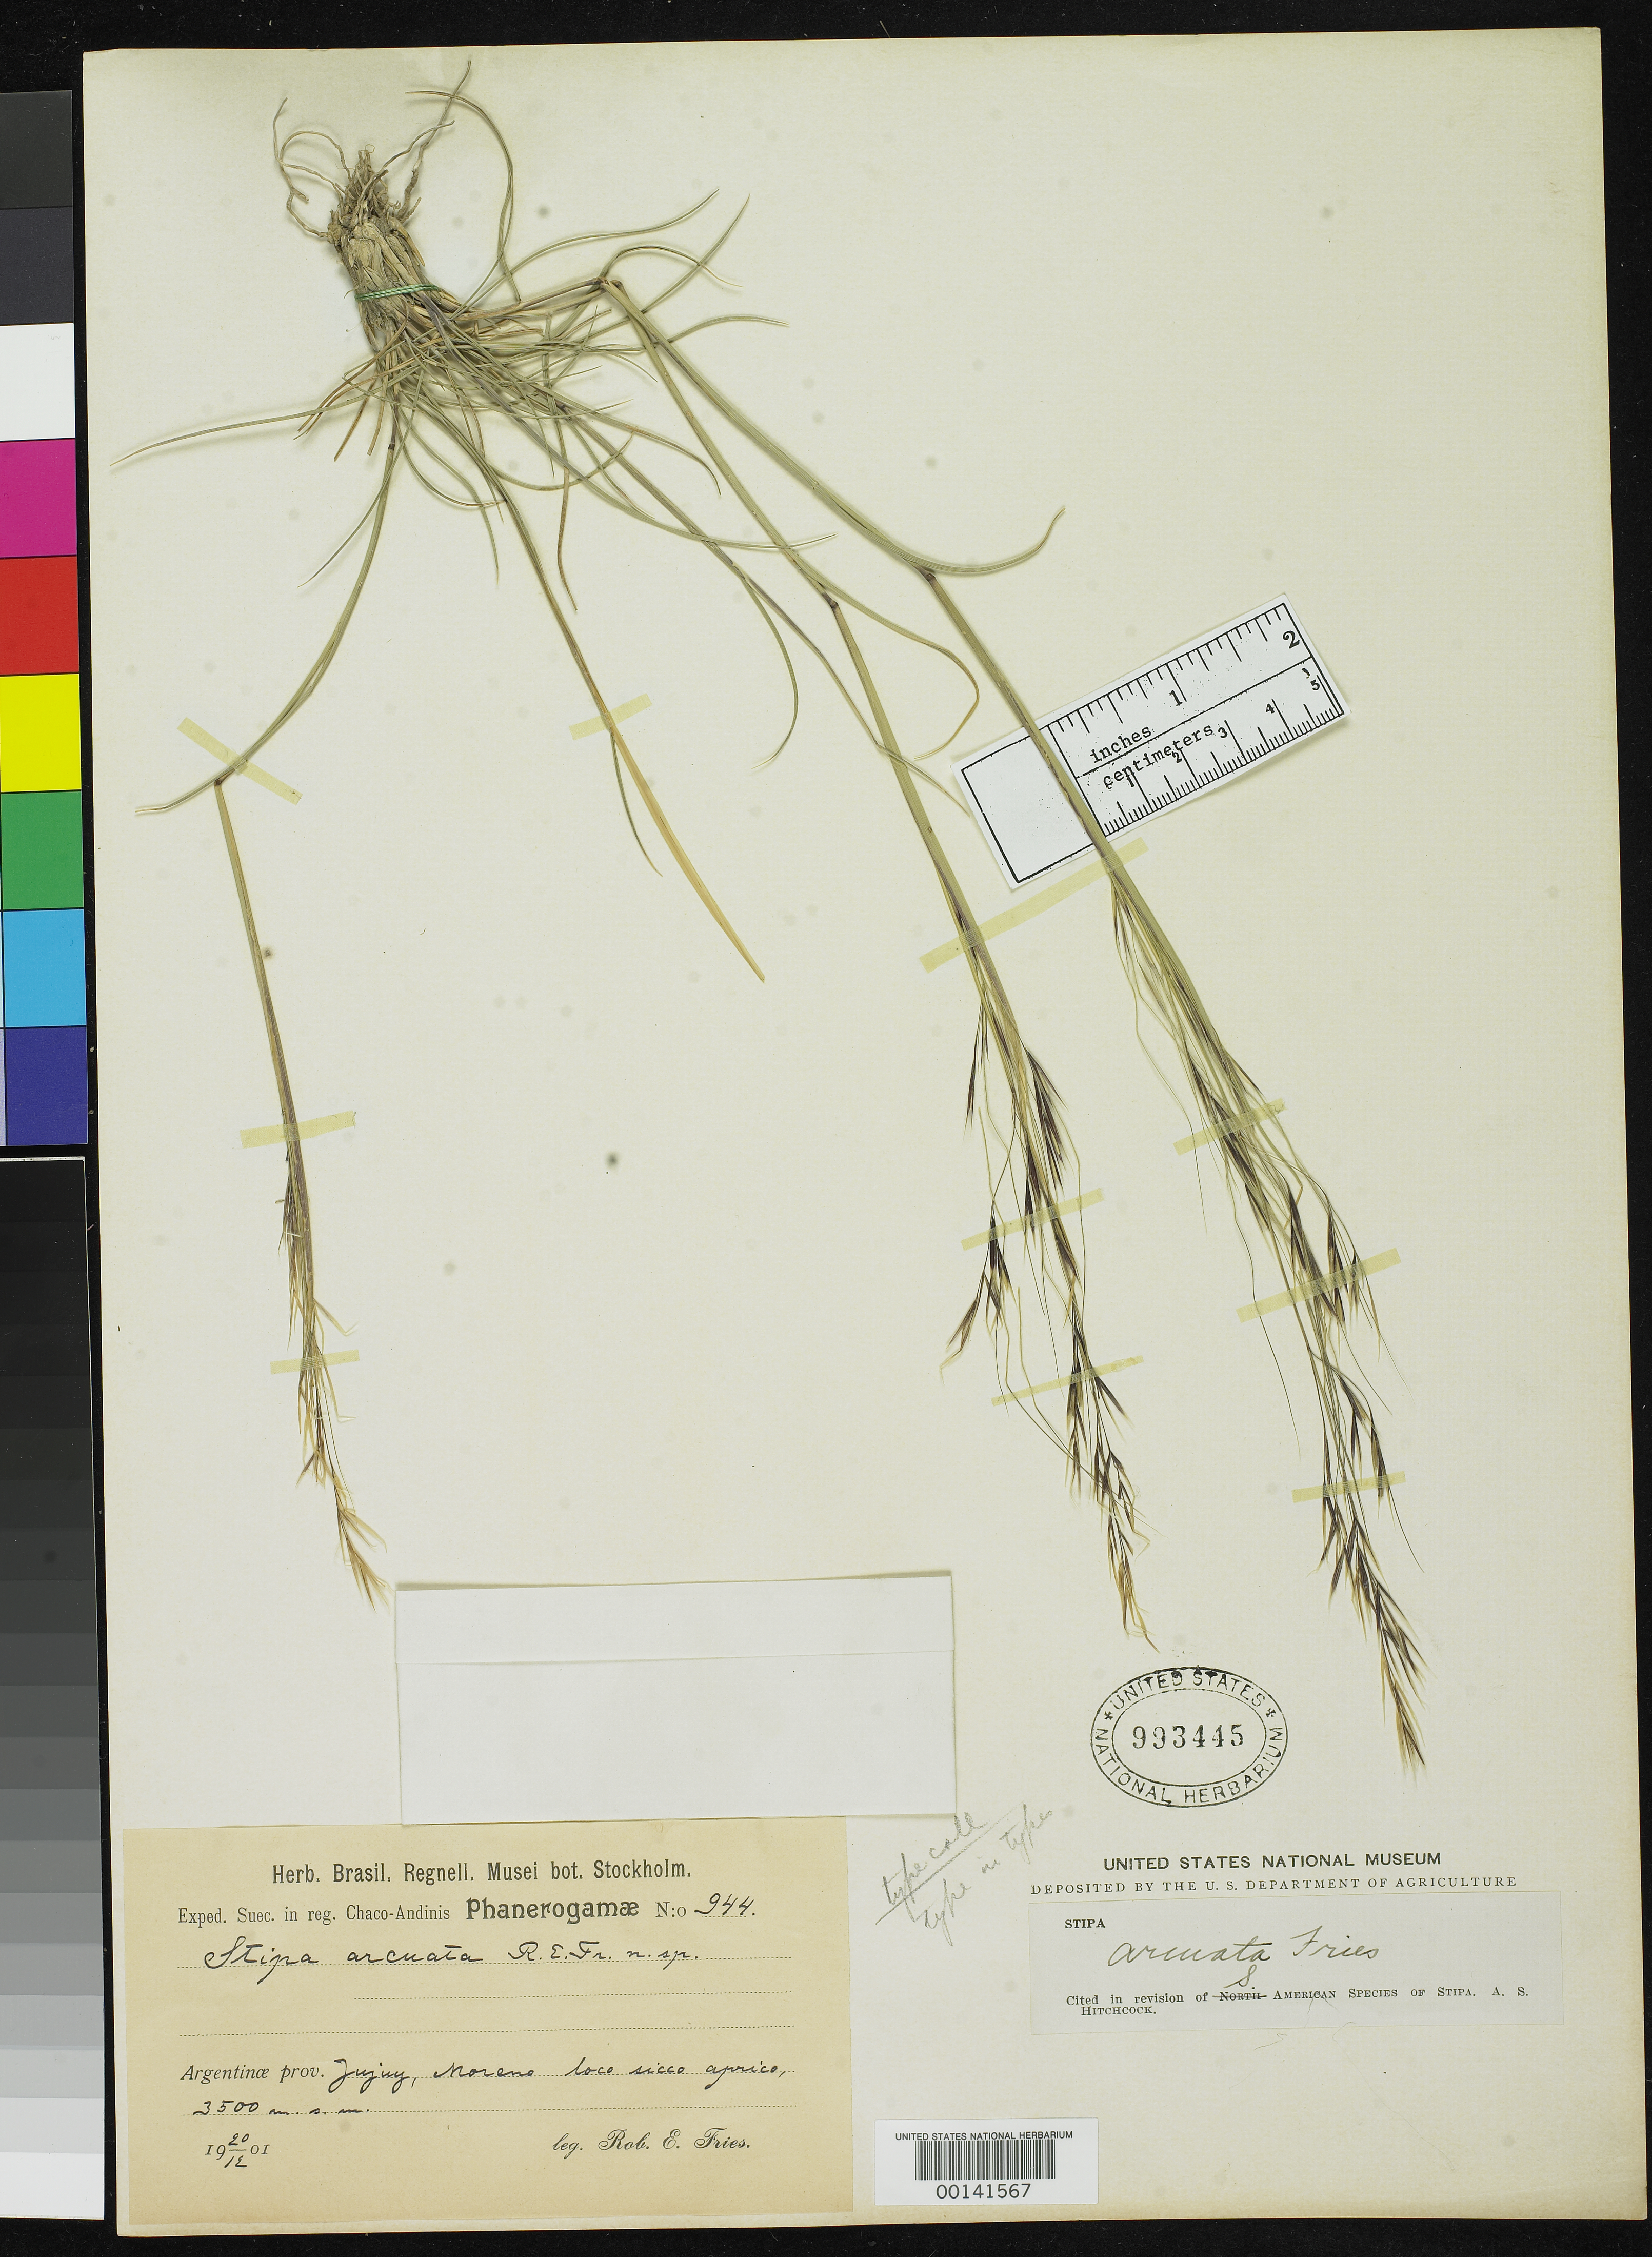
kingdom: Plantae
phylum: Tracheophyta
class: Liliopsida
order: Poales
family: Poaceae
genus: Stipa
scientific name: Stipa arcuata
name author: R.E. Fr.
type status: Isotype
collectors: R. E. Fries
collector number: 944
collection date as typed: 20 Dec 1901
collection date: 1901-12-20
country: Argentina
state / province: Jujuy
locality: Moreno.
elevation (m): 3500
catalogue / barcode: US 993445